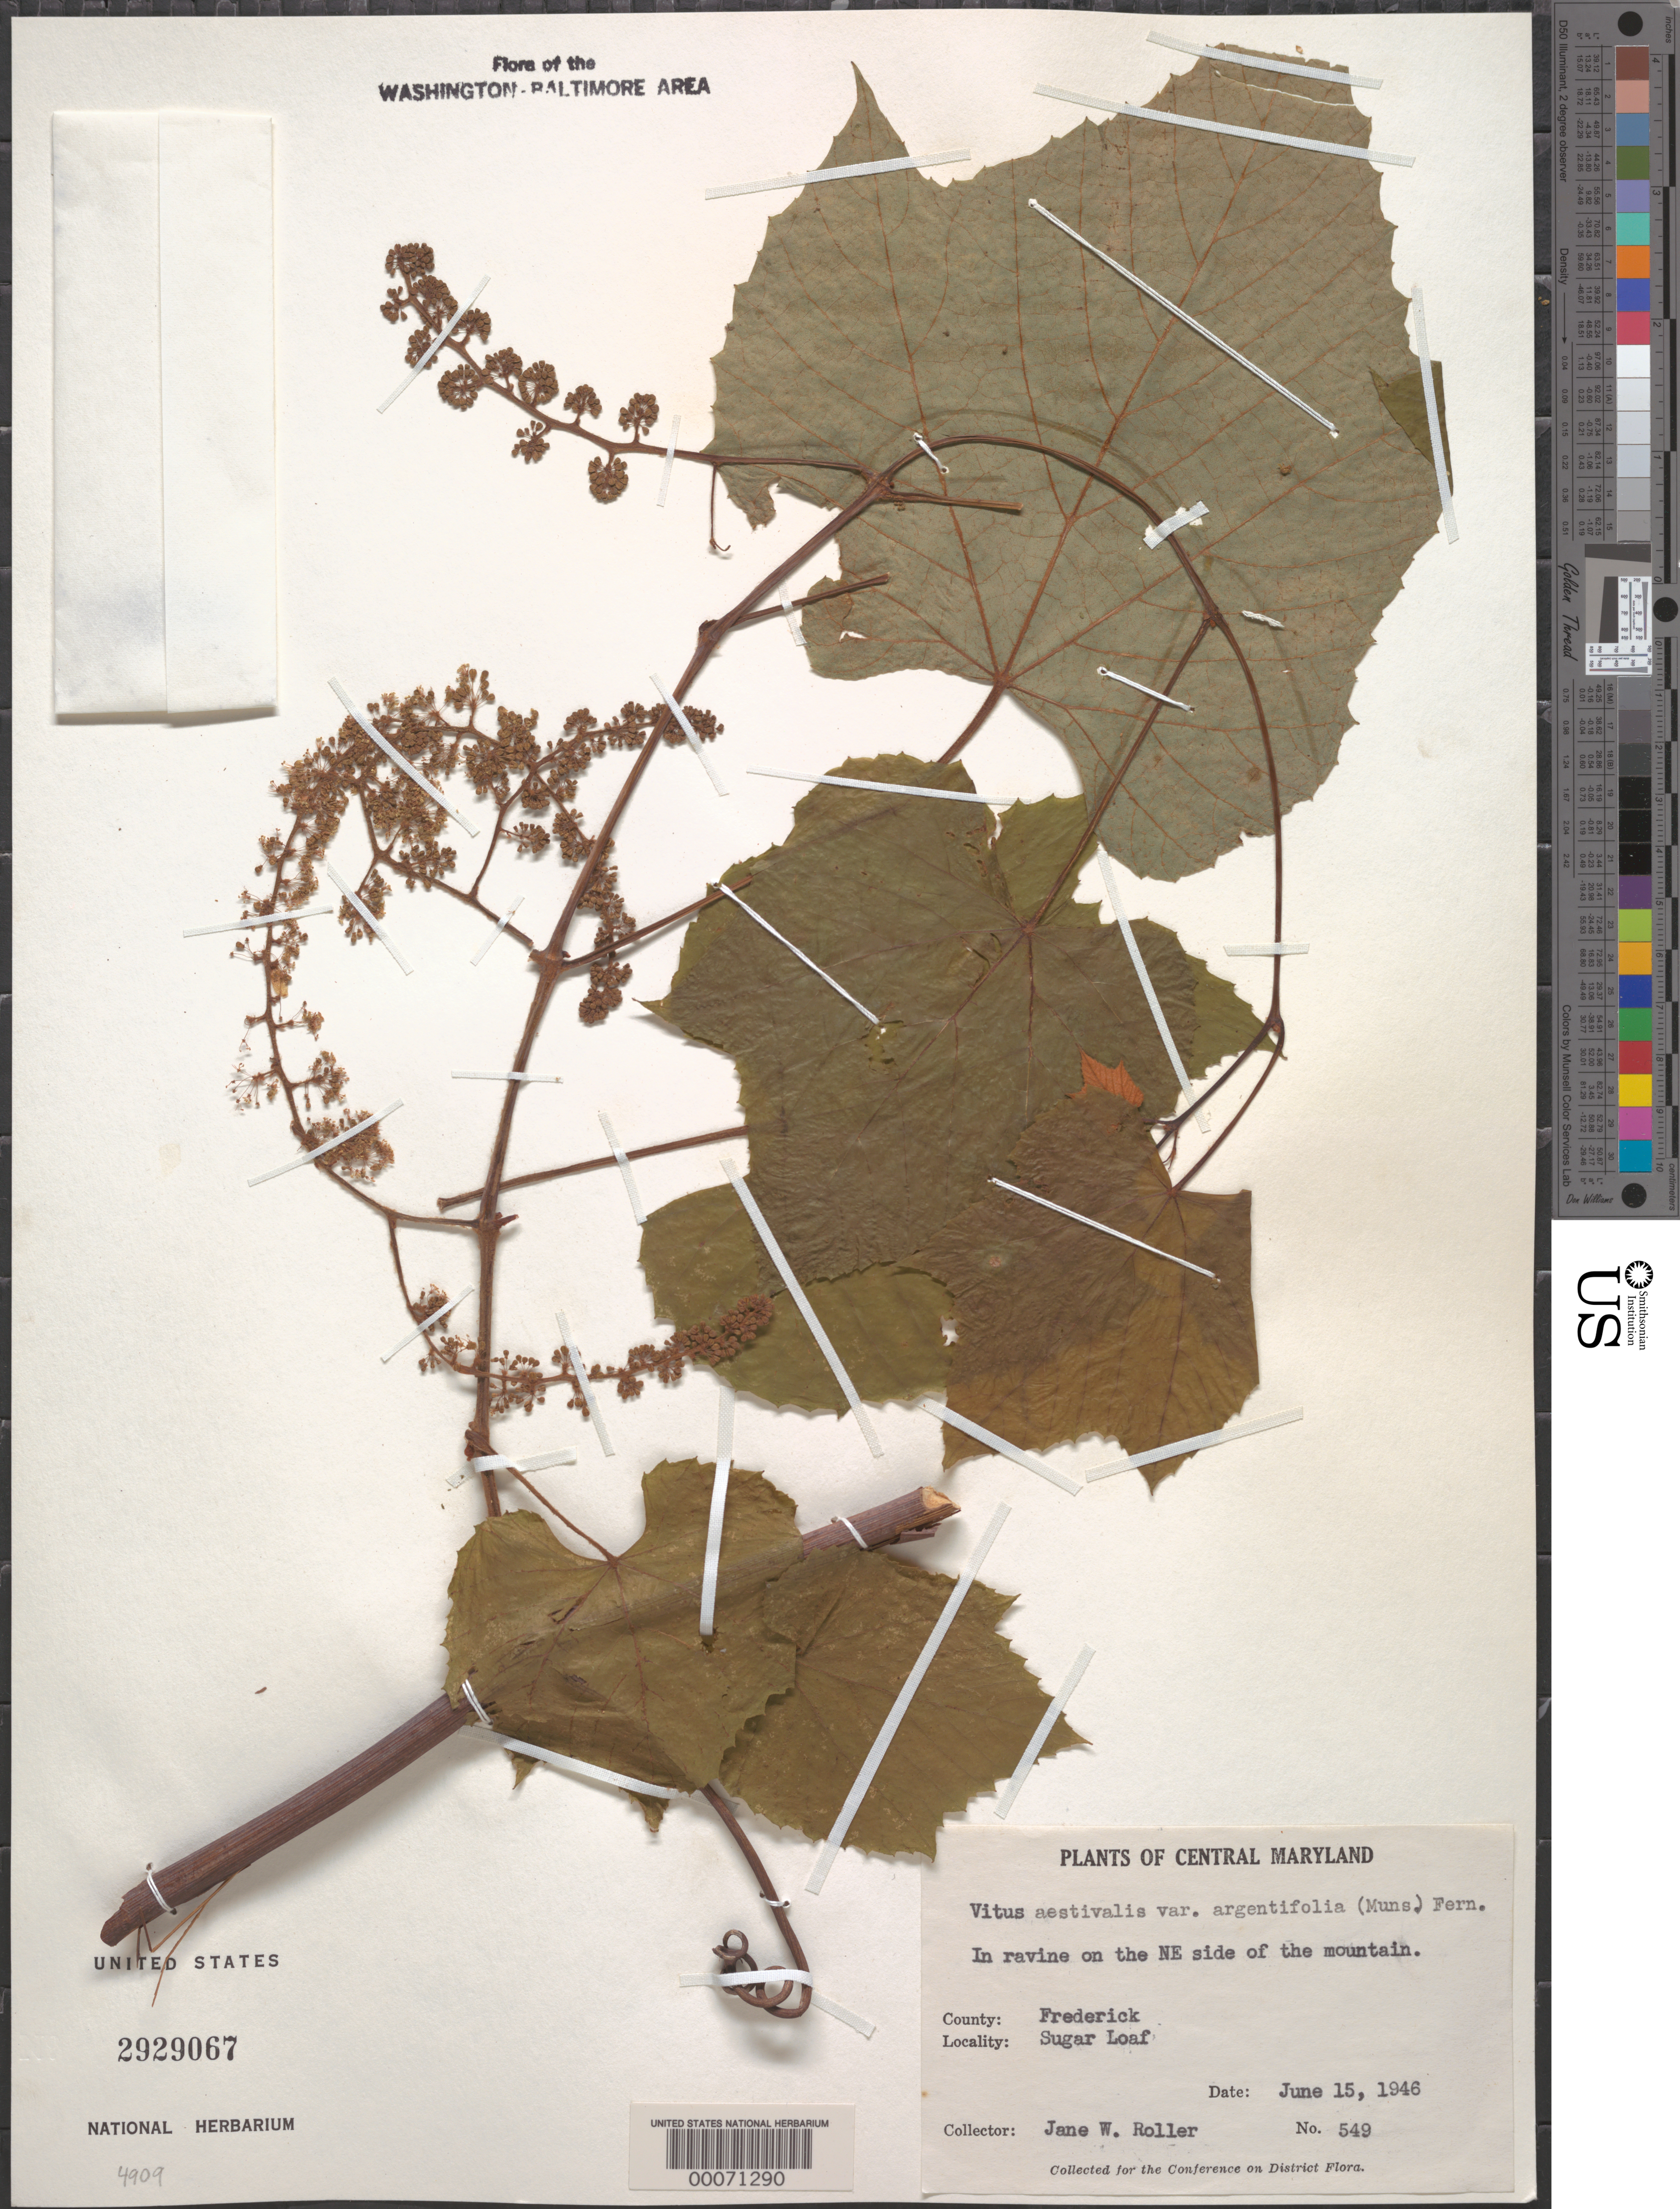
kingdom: Plantae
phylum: Tracheophyta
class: Magnoliopsida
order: Vitales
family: Vitaceae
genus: Vitis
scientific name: Vitis aestivalis var. argentifolia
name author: Michx.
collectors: J. W. Roller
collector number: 549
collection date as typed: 15 Jun 1946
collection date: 1946-06-15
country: United States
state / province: Maryland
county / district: Frederick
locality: Sugar Loaf Mountain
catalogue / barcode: US 2929067